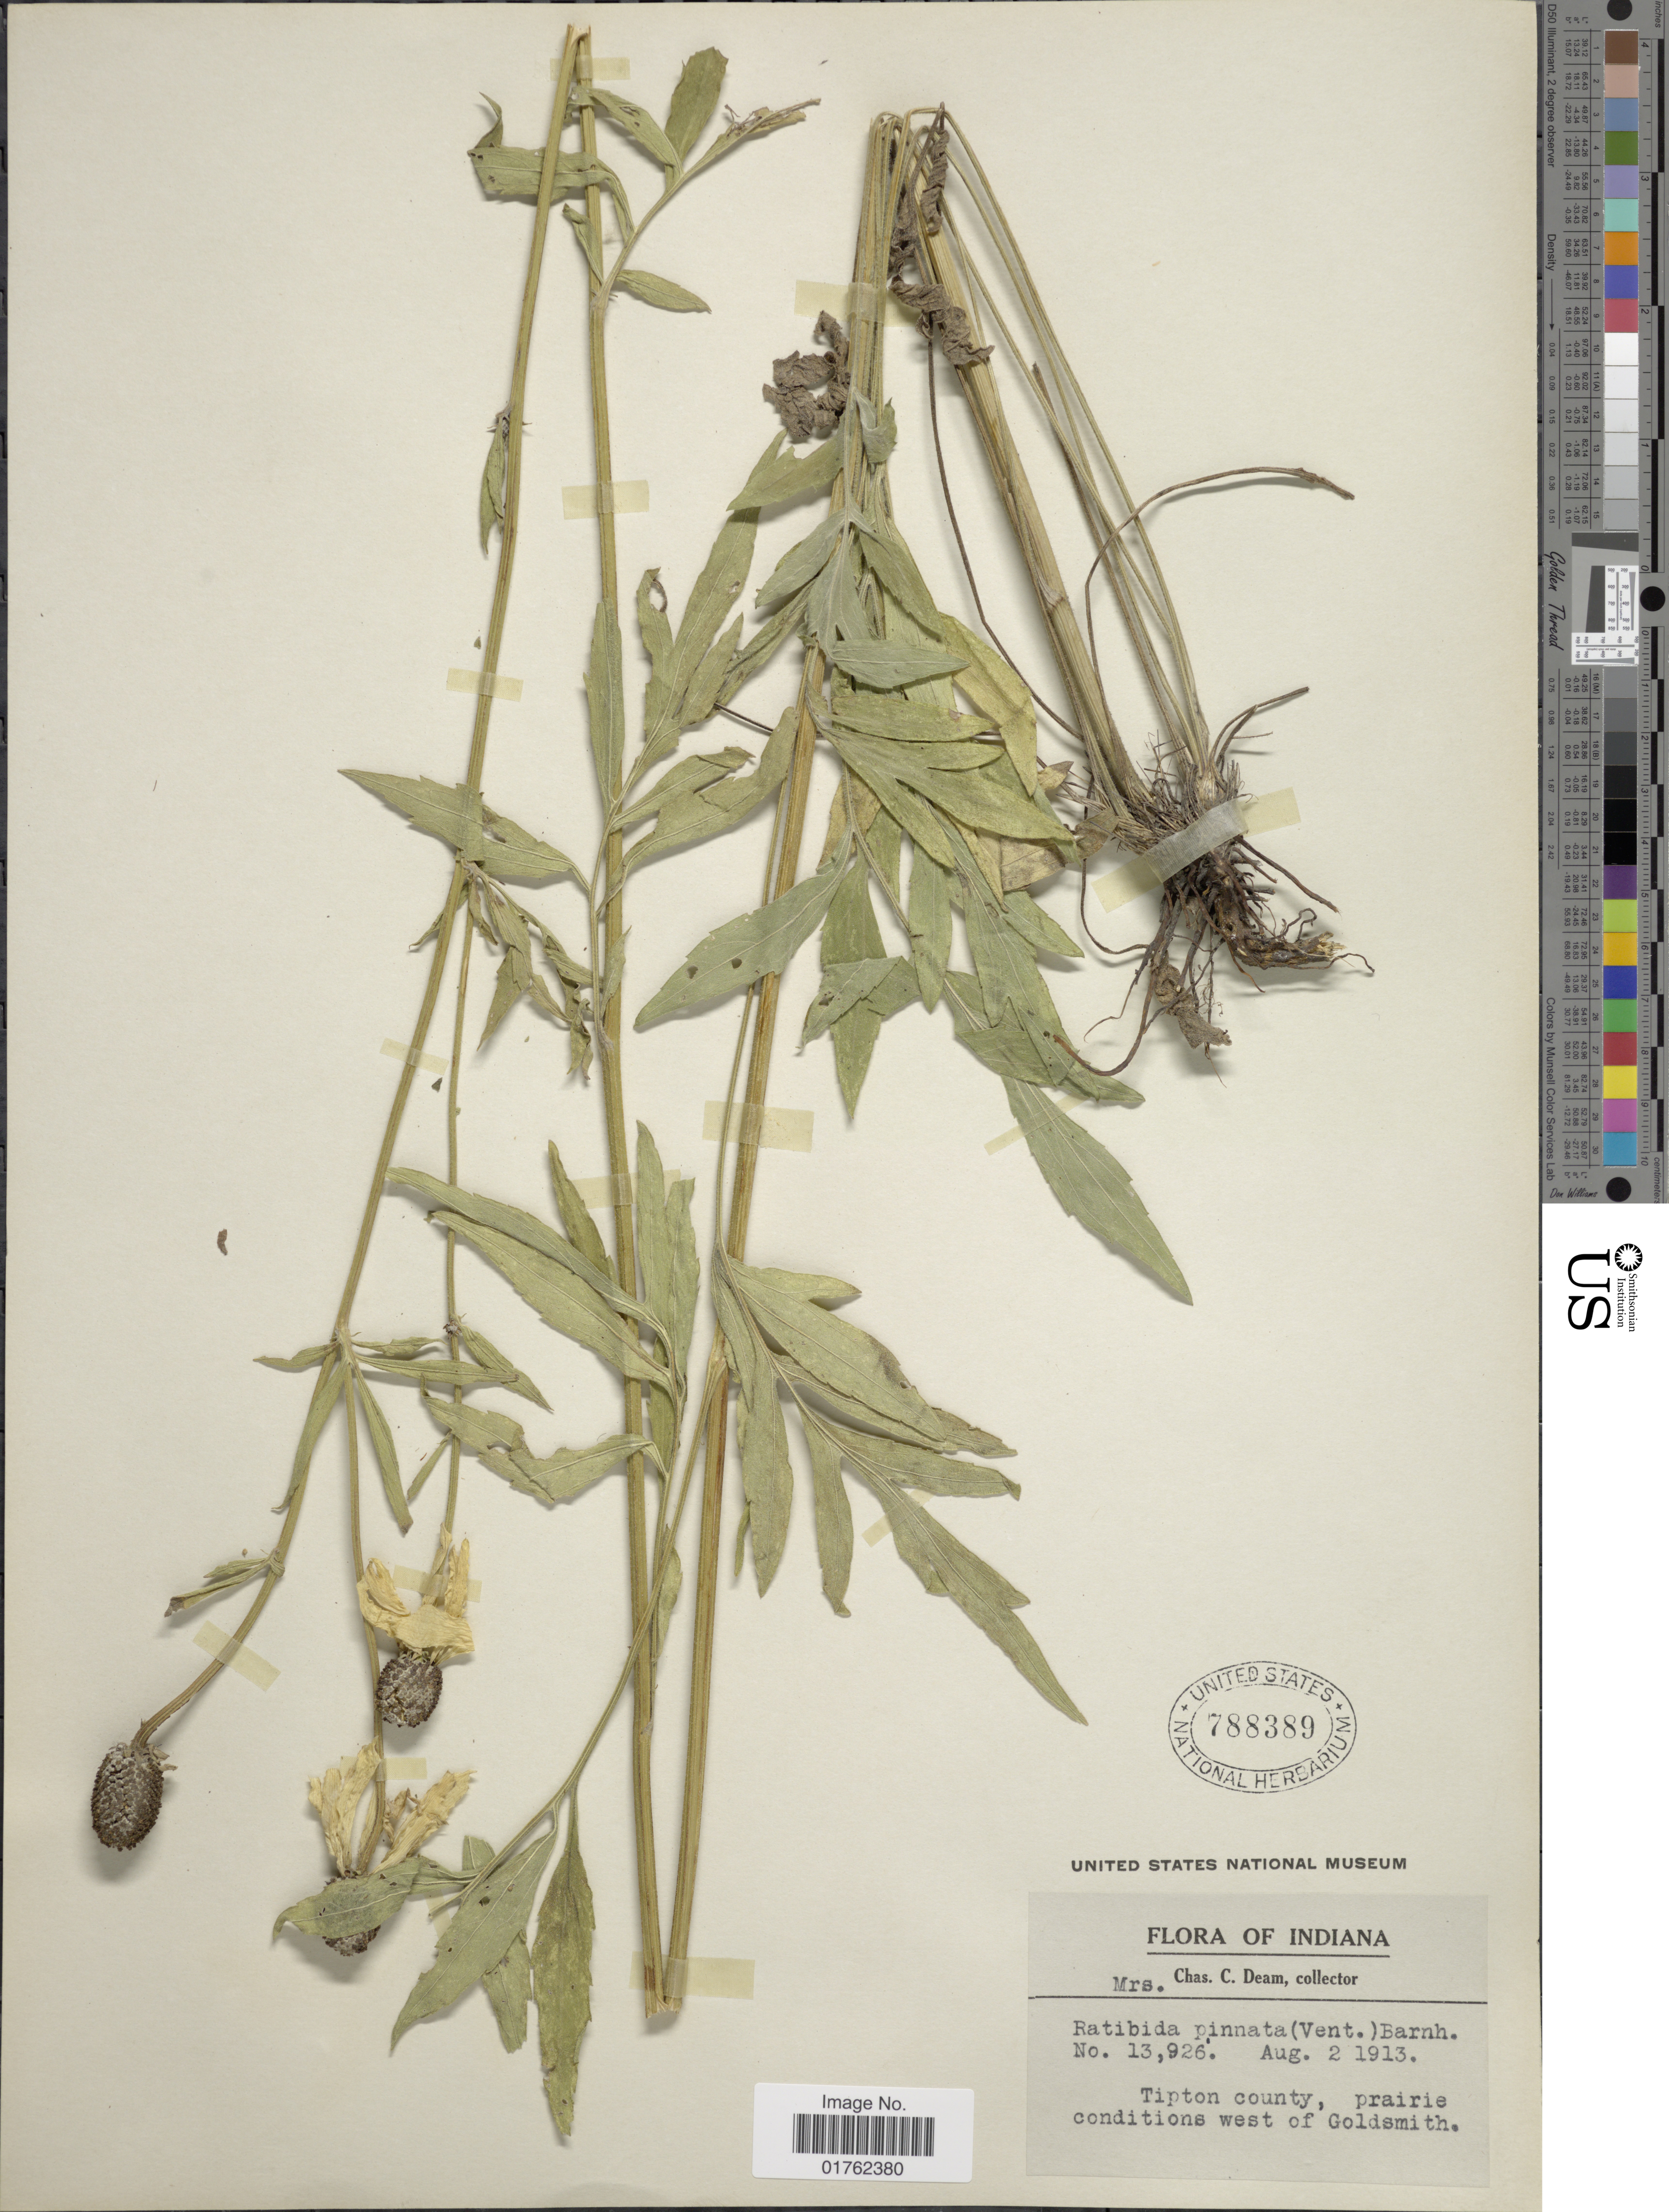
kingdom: Plantae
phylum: Tracheophyta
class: Magnoliopsida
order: Asterales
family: Asteraceae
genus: Ratibida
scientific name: Ratibida pinnata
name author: (Vent.) Barnhart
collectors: S. A. Deam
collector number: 13926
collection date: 1913-08-02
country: United States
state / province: Indiana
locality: Tipton county, prairie conditions west of Goldsmith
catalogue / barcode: US 788389